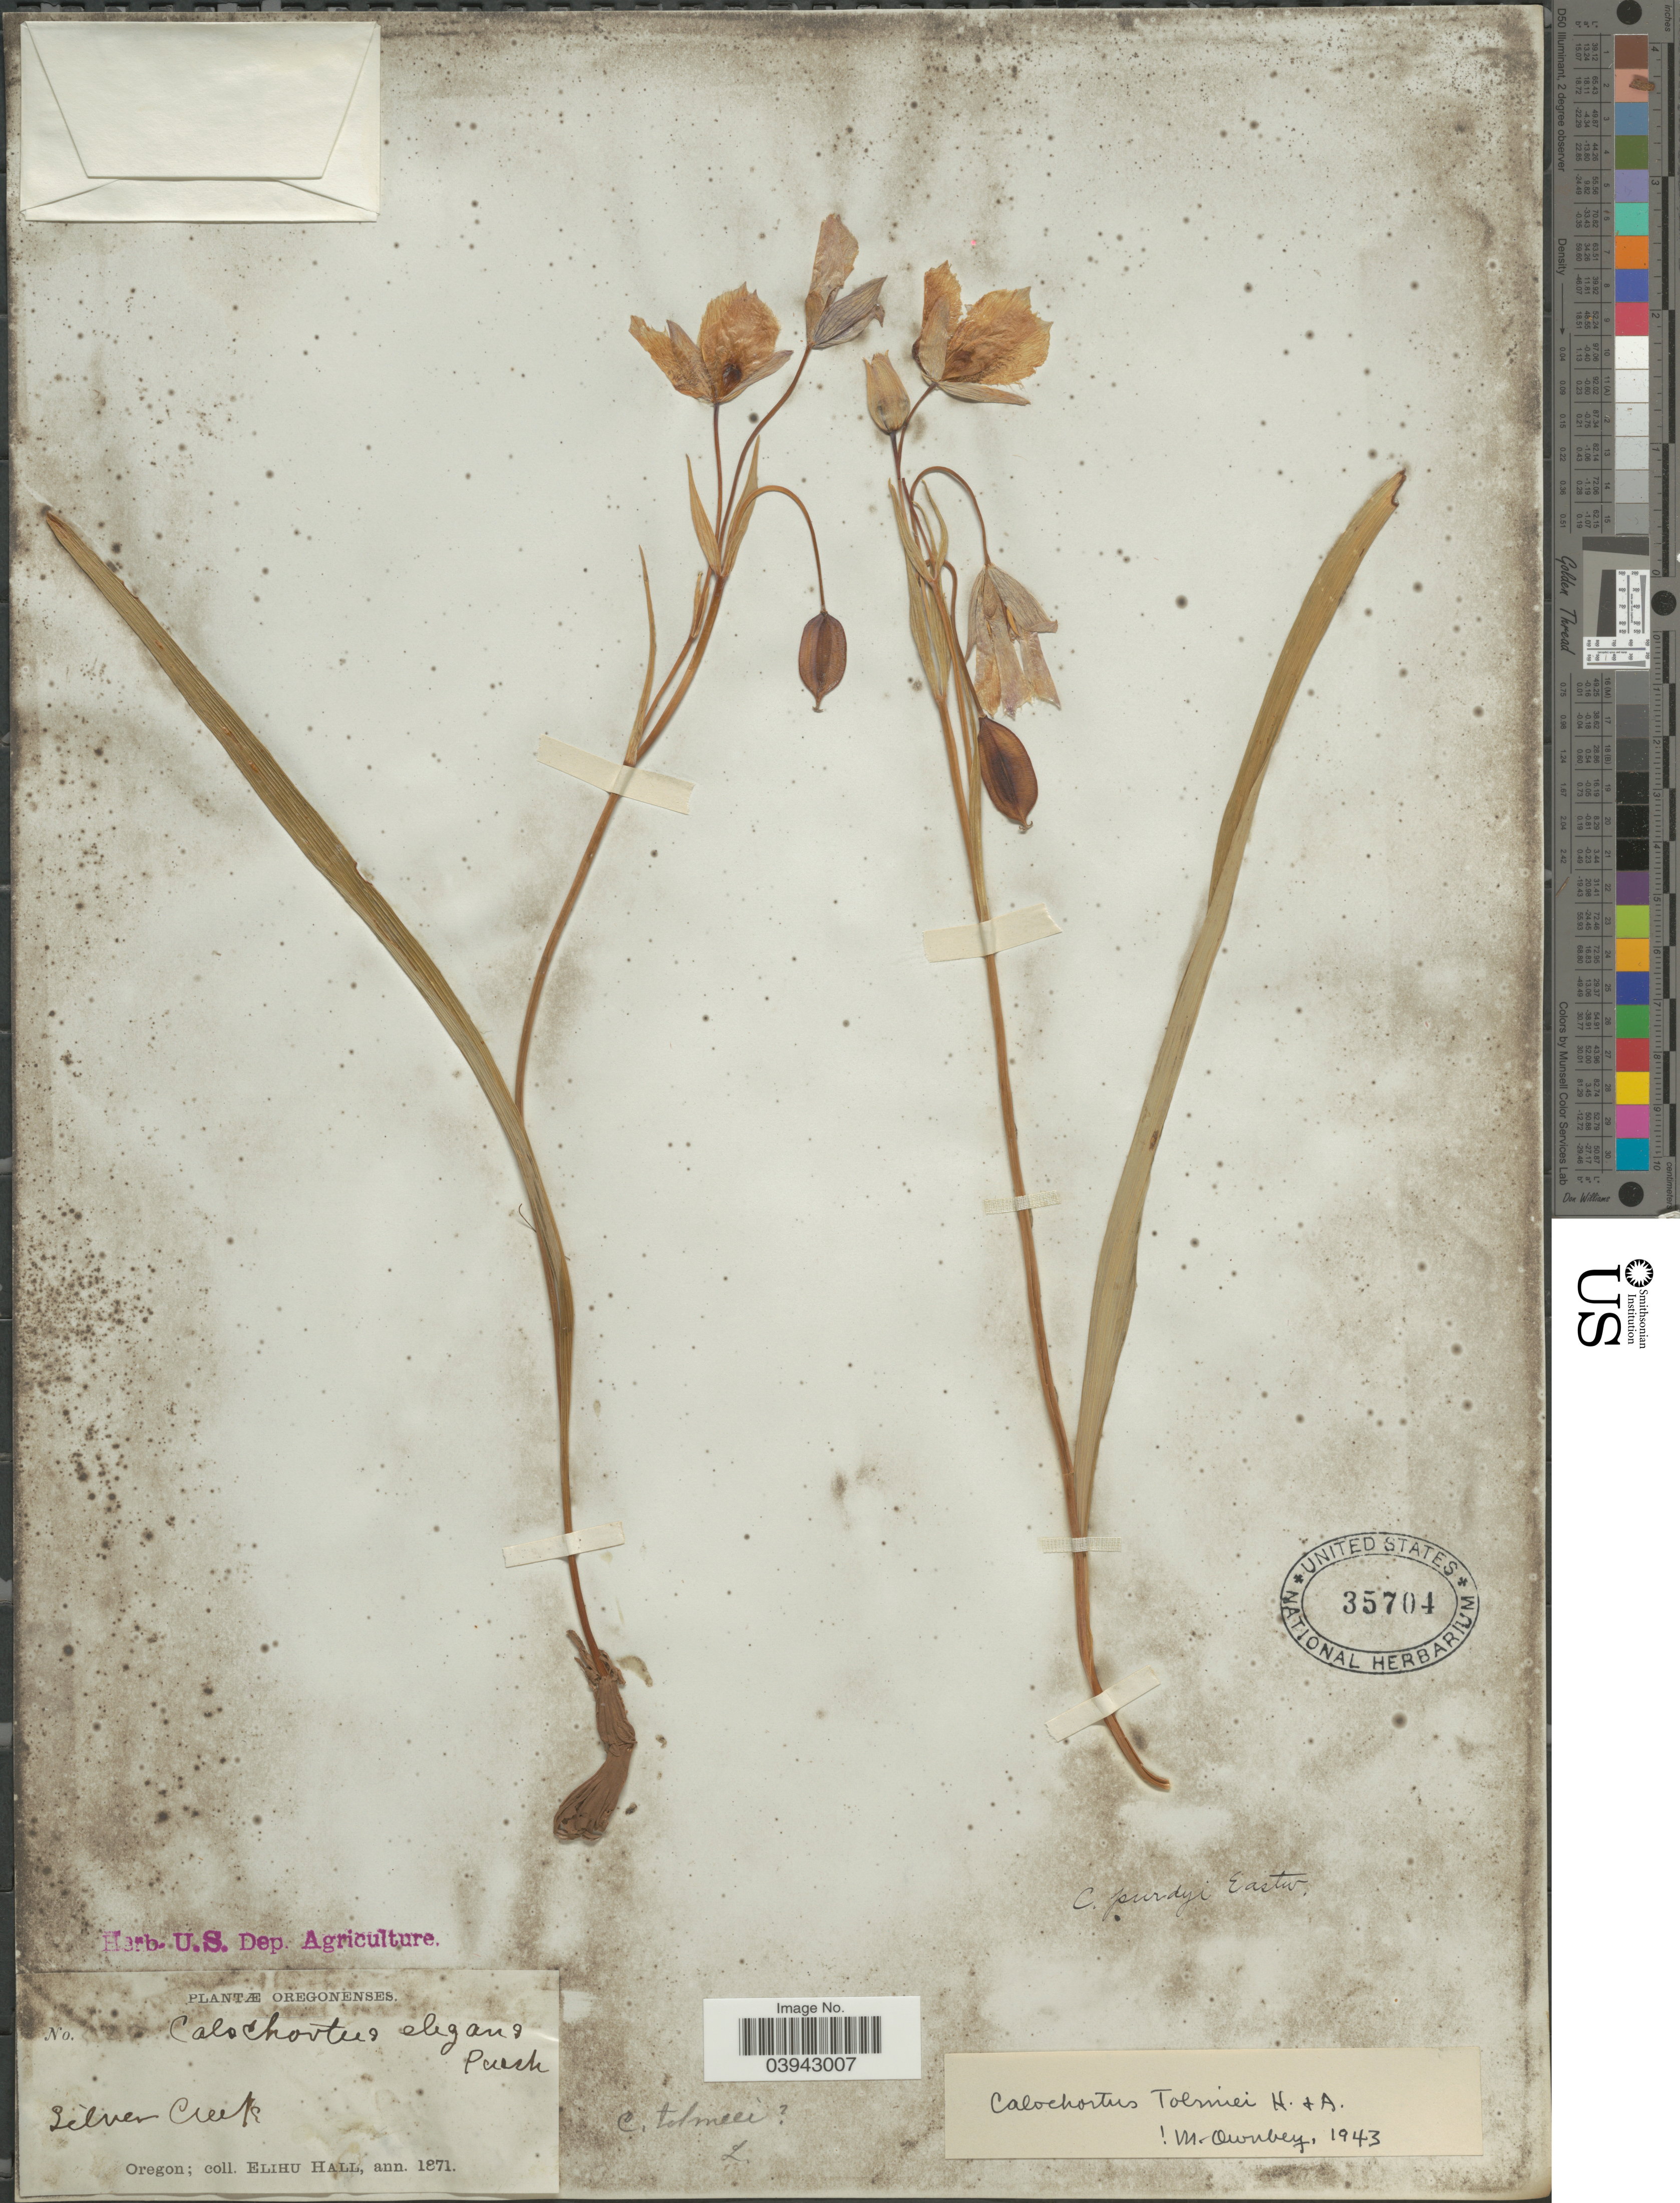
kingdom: Plantae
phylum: Tracheophyta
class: Liliopsida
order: Liliales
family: Liliaceae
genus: Calochortus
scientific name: Calochortus tolmiei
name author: Hook. & Arn.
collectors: E. Hall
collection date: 1871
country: United States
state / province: Oregon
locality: Silver Creek.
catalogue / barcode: US 35704